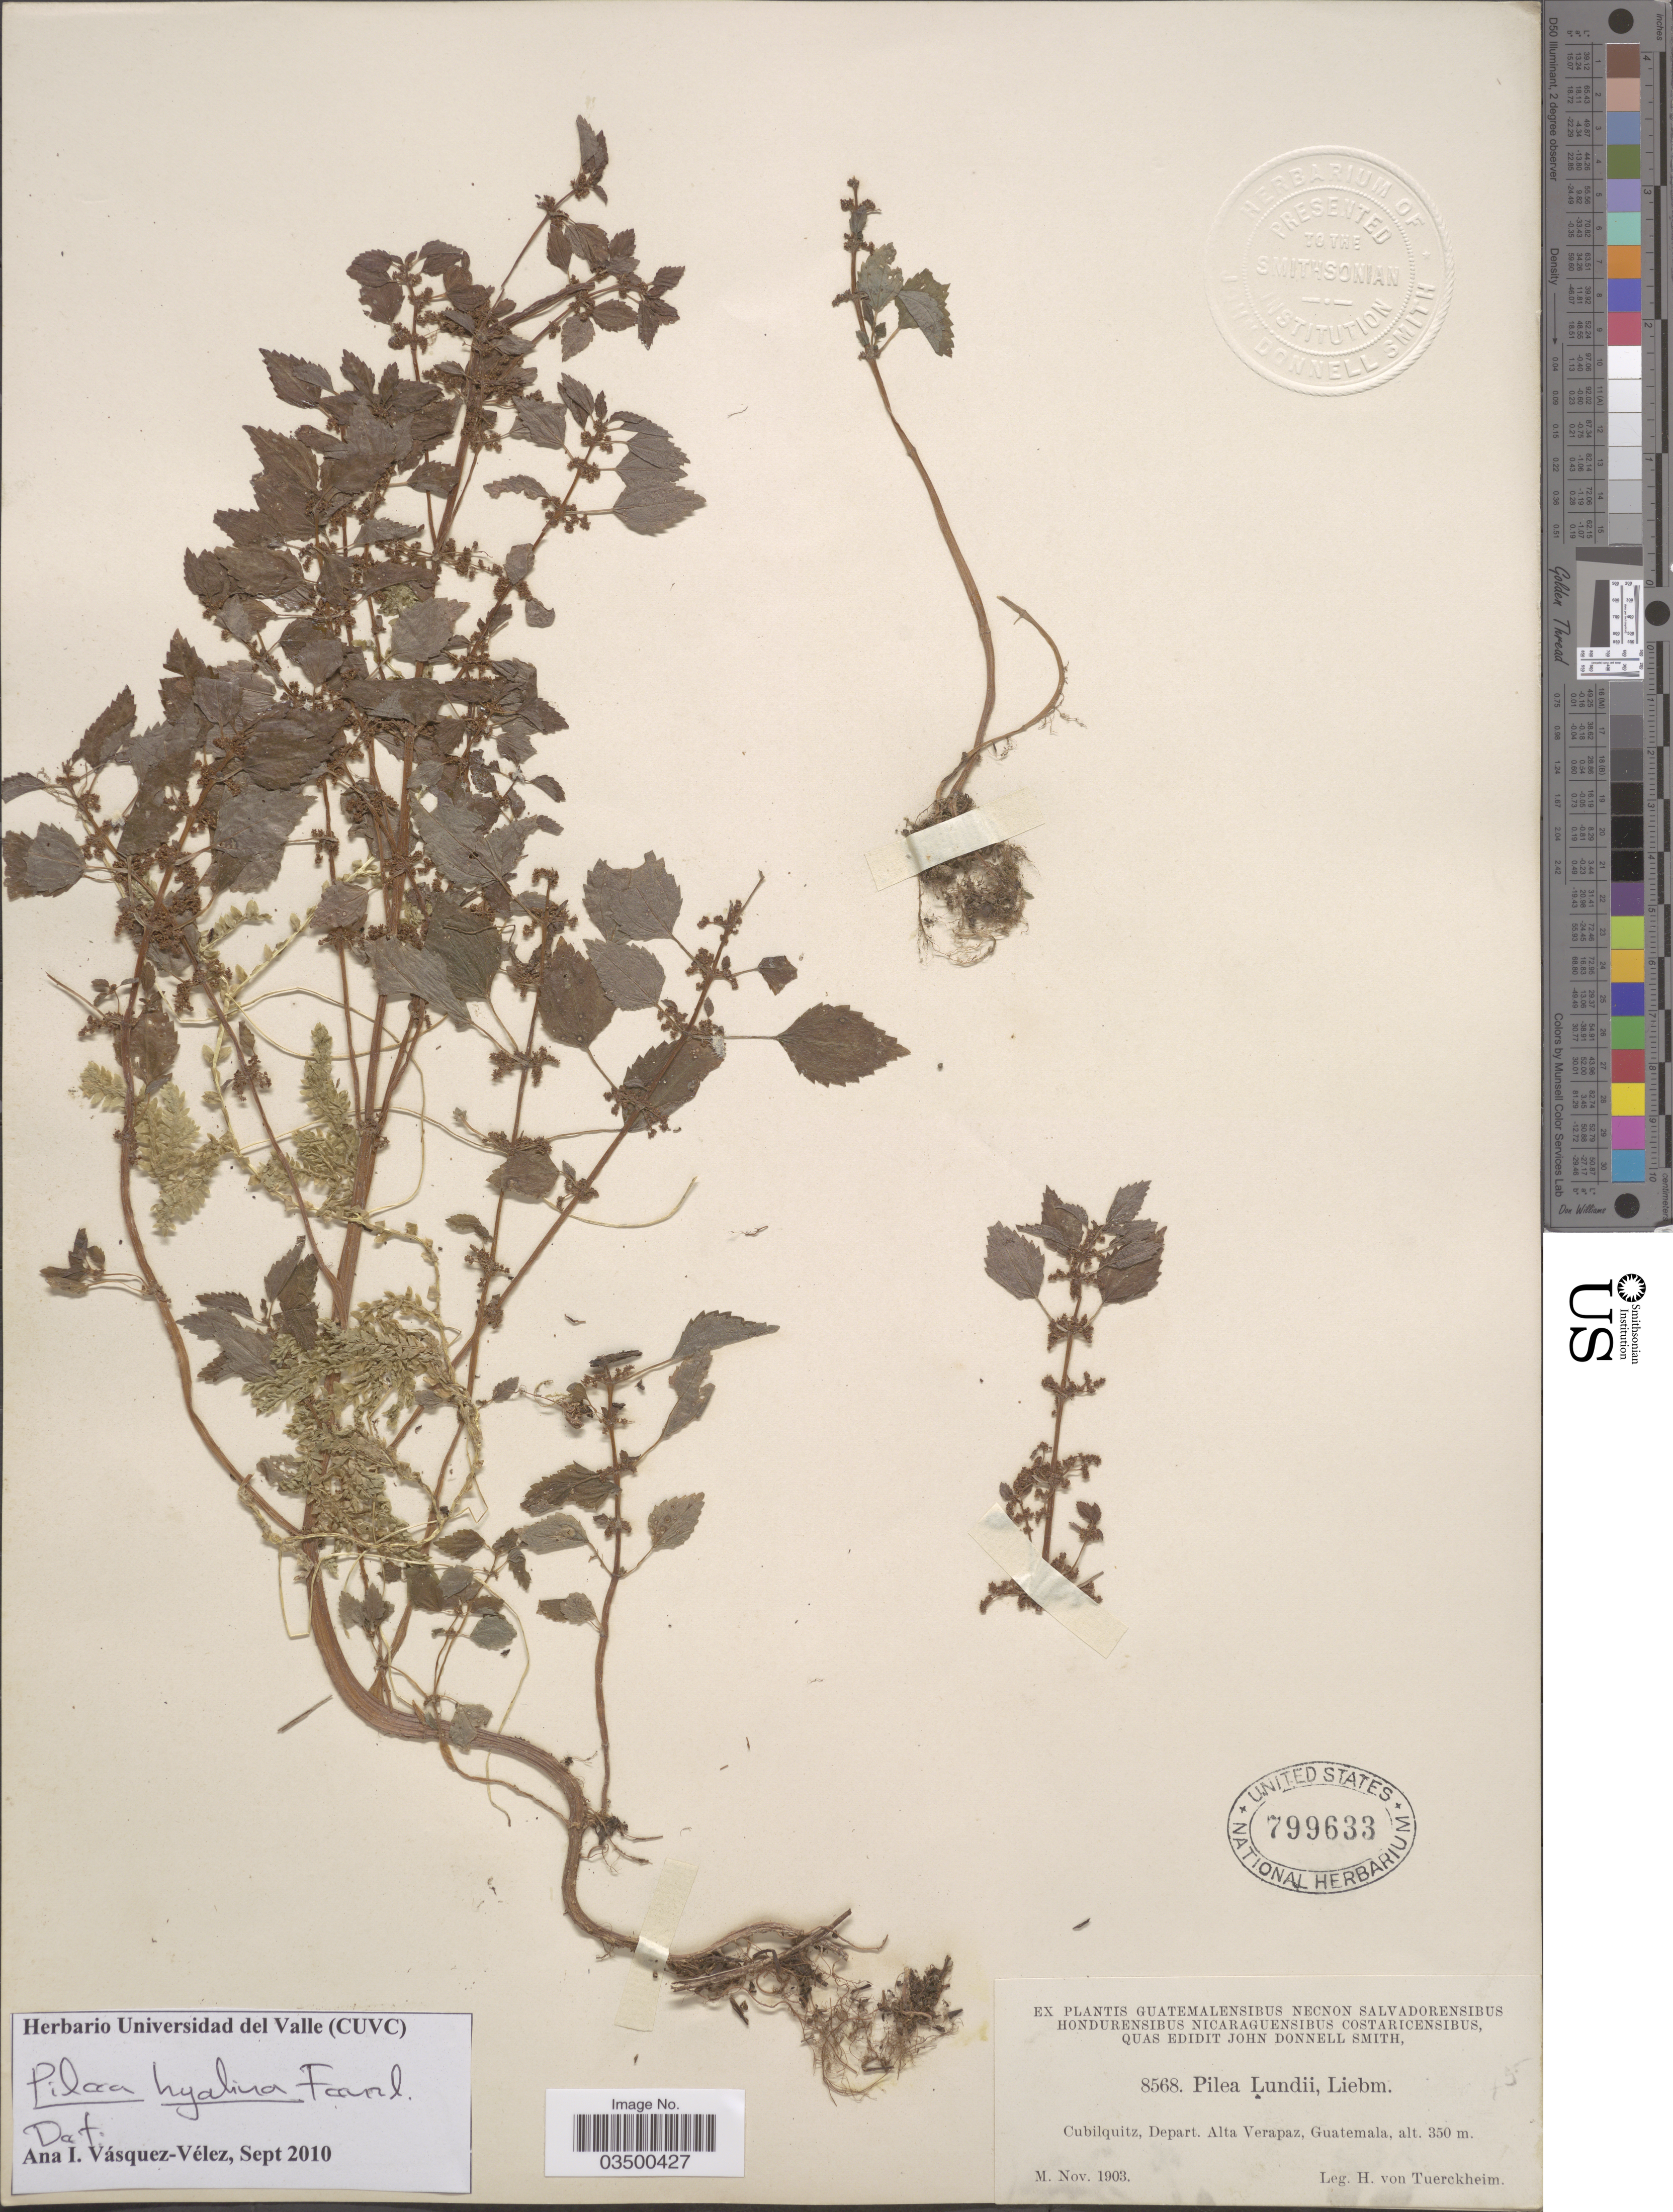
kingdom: Plantae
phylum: Tracheophyta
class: Magnoliopsida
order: Rosales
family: Urticaceae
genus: Pilea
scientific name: Pilea hyalina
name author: Fenzl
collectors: H. von Türckheim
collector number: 8568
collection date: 1903-11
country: Guatemala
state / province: Alta Verapaz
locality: Cubilquitz, Depart. Alta Verapaz.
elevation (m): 350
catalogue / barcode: US 799633